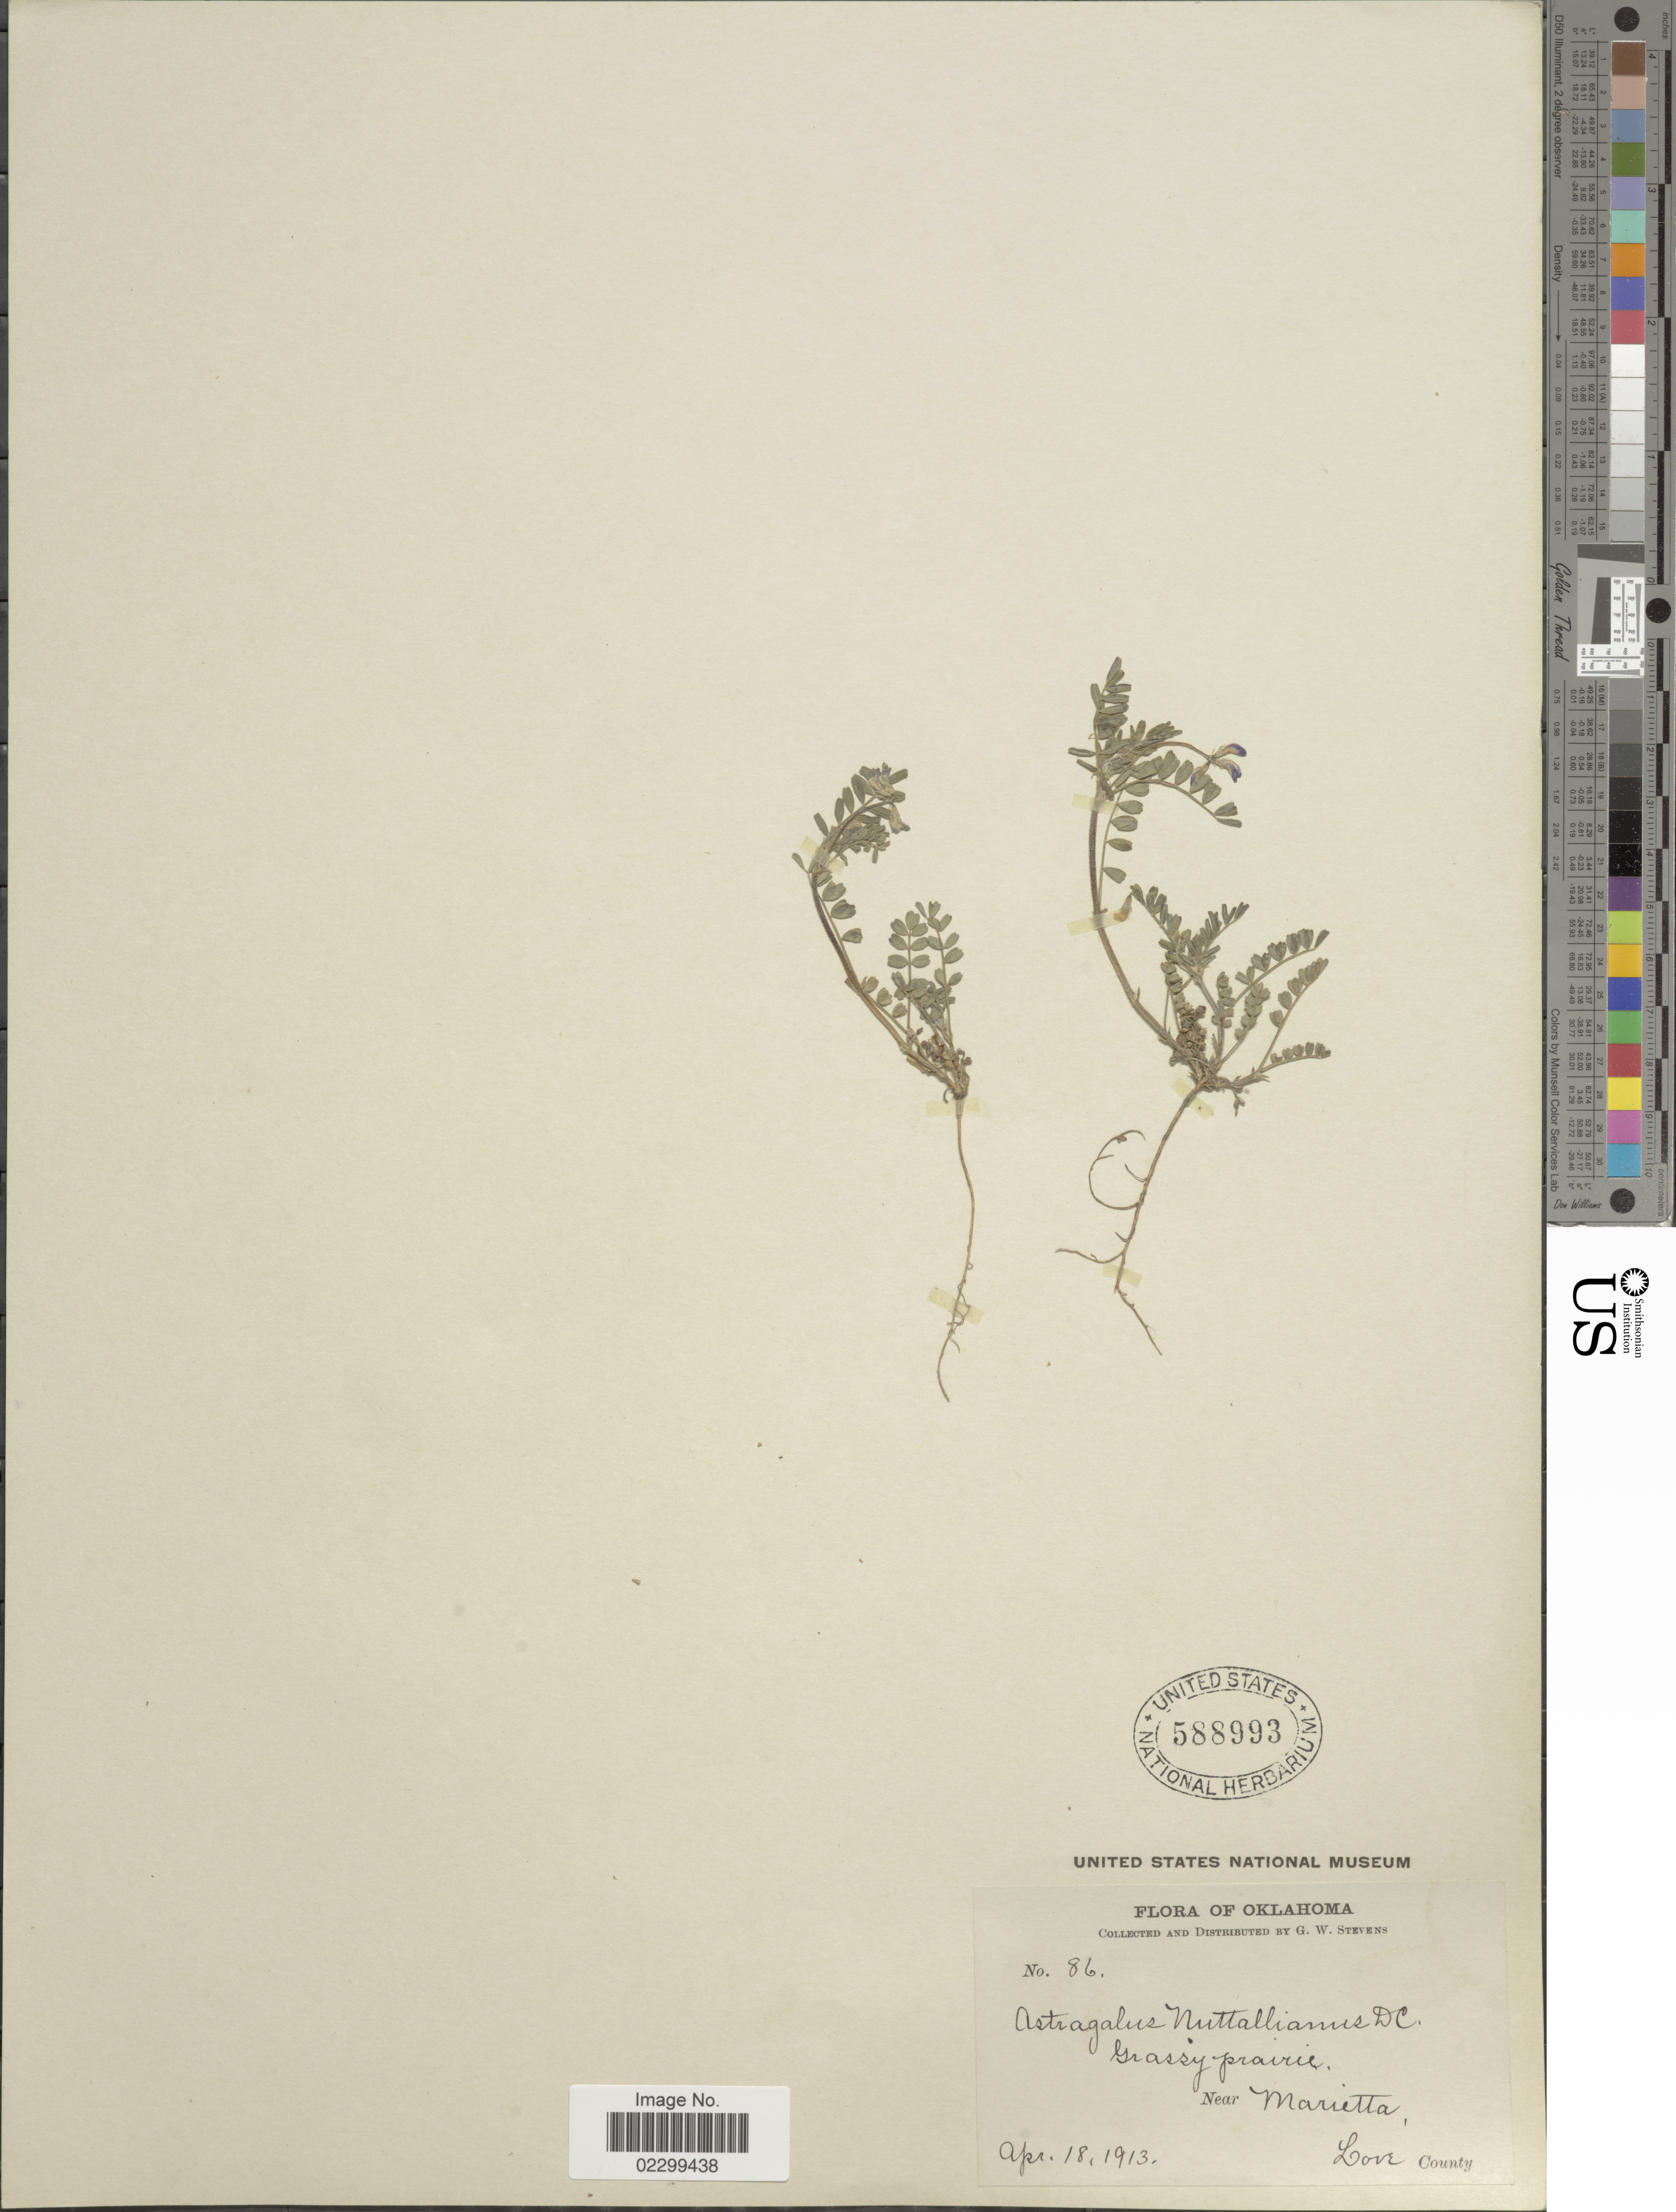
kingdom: Plantae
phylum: Tracheophyta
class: Magnoliopsida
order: Fabales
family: Fabaceae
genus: Astragalus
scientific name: Astragalus nuttallianus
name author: DC.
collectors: W. C. Stevens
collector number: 86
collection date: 1913-04-18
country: United States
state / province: Oklahoma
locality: Near Marietta, Love County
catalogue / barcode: US 588993